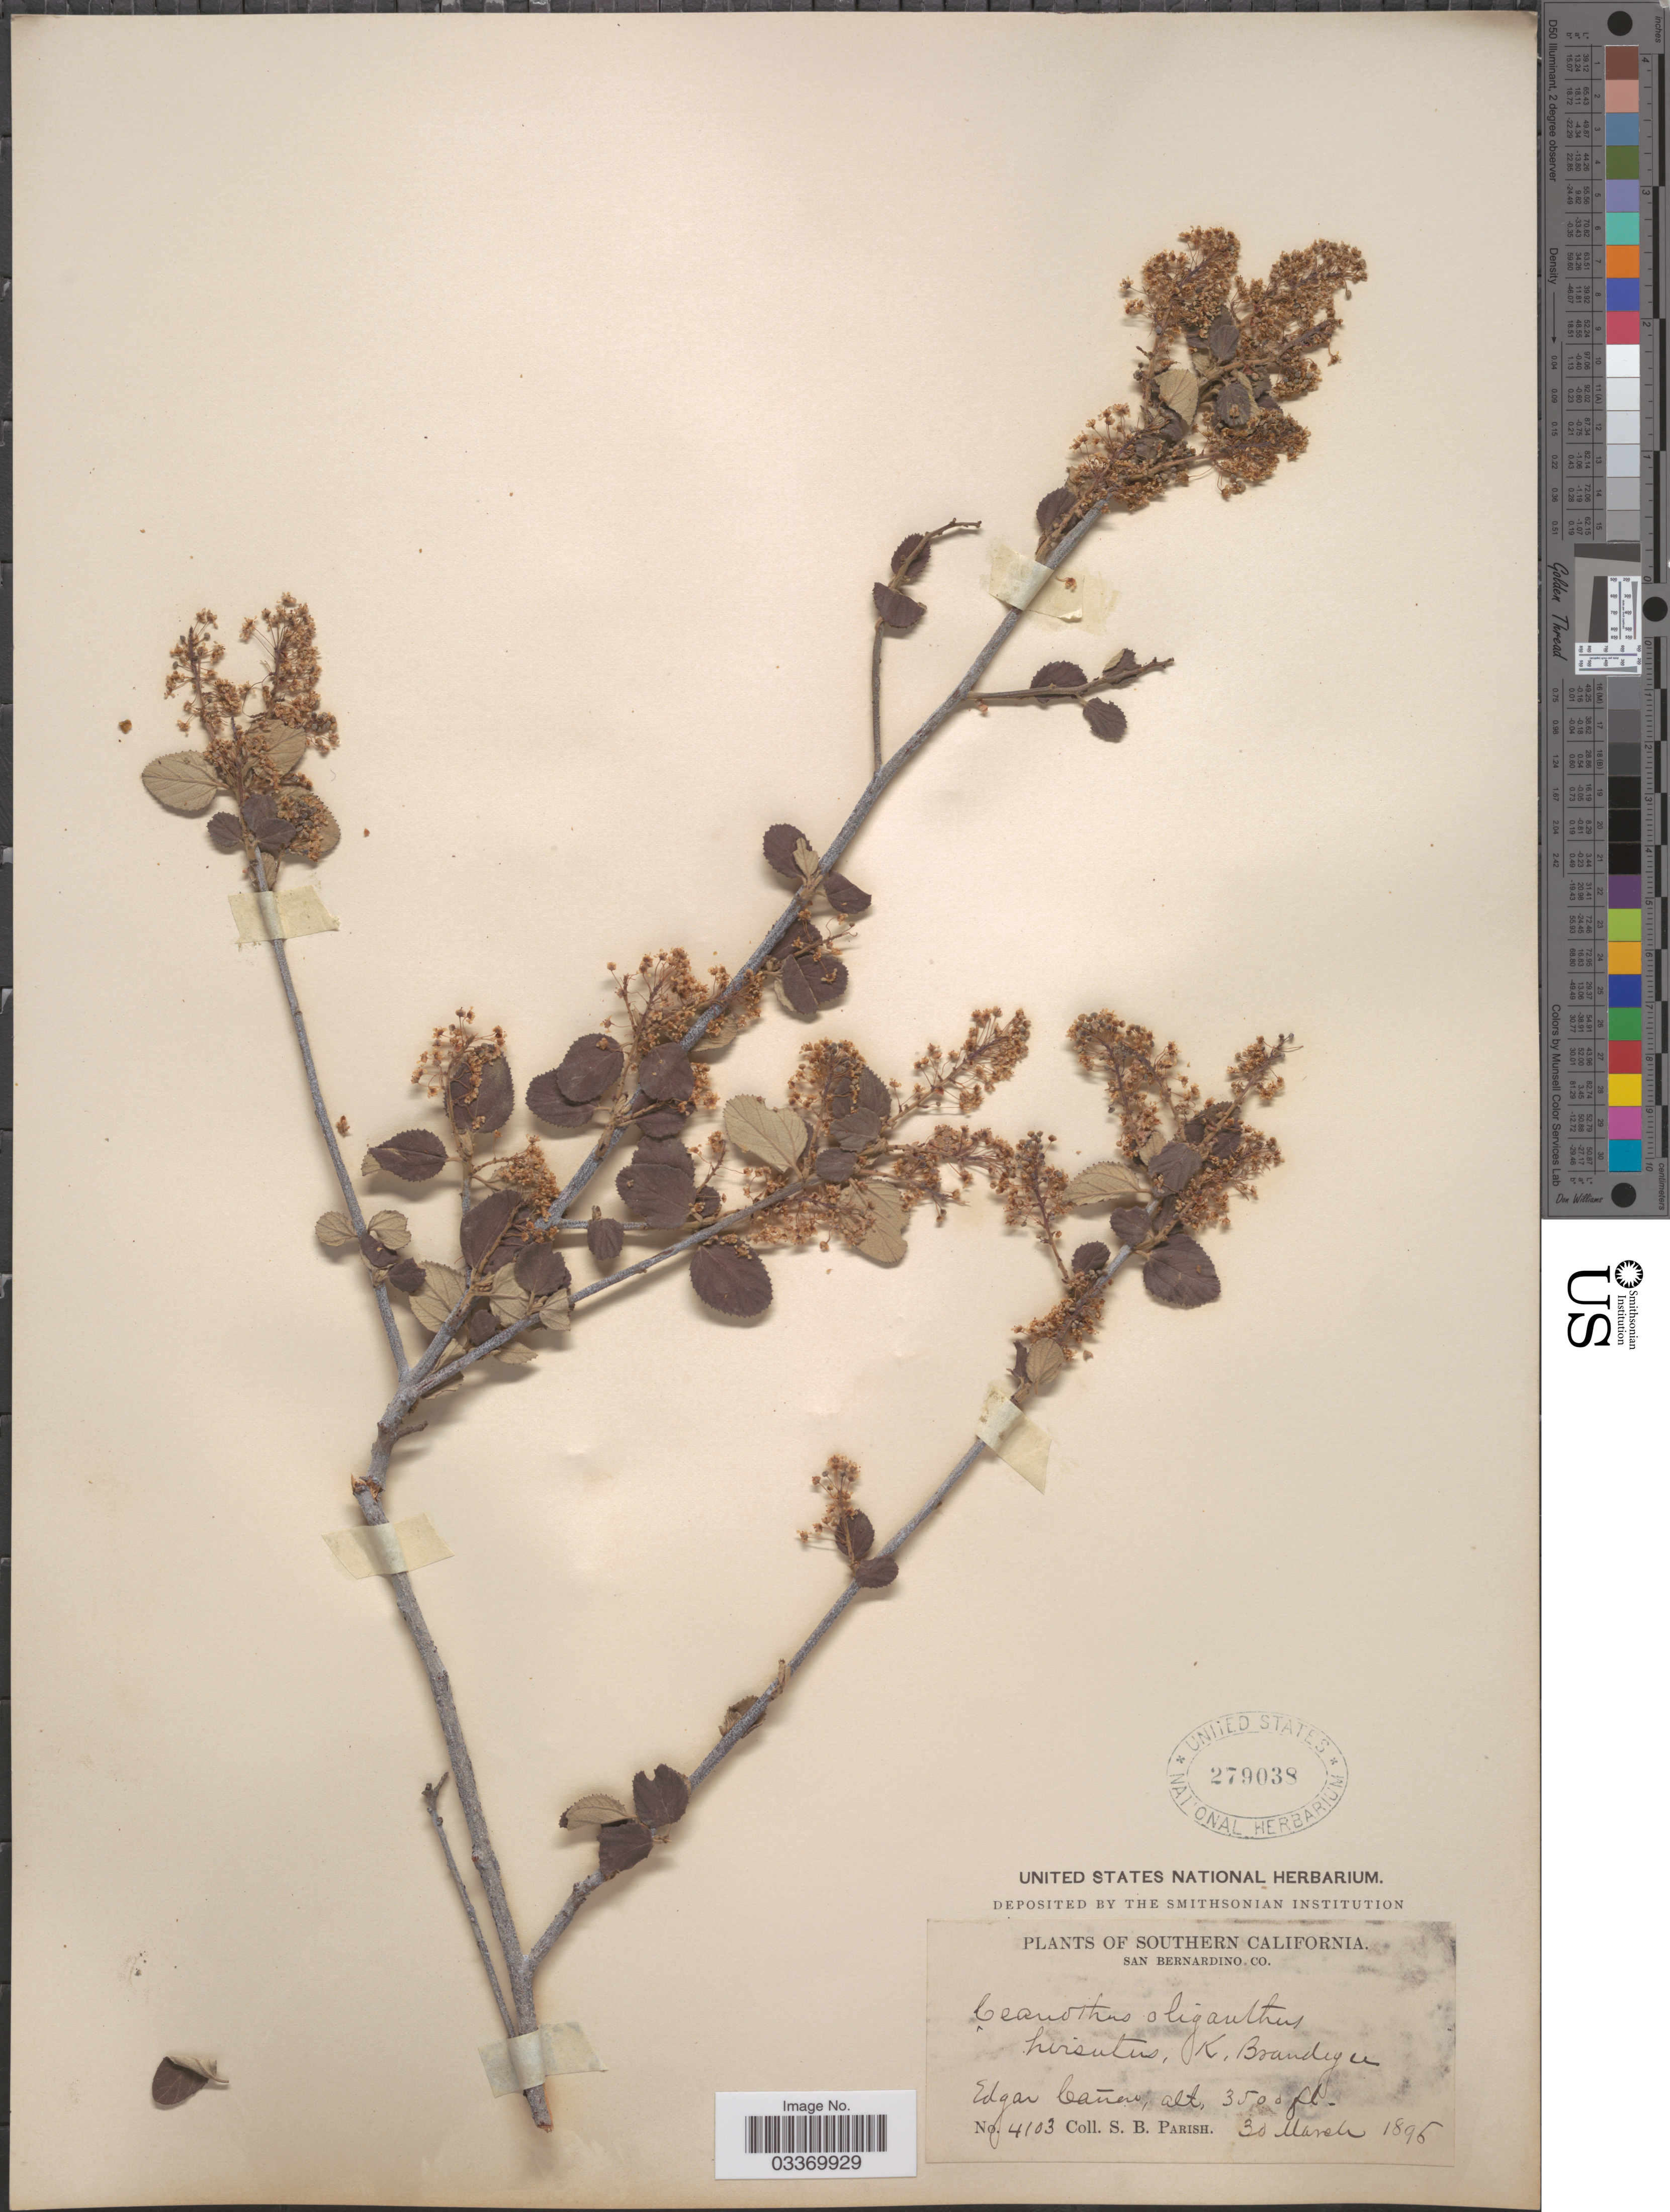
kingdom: Plantae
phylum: Tracheophyta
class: Magnoliopsida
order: Rosales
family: Rhamnaceae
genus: Ceanothus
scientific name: Ceanothus oliganthus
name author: Nutt.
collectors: S. B. Parish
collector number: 4103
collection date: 1896-03-30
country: United States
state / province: California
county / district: San Bernardino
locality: Southern California. San Bernardino Co. Edgar Cañon.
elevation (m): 1067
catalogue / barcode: US 279038